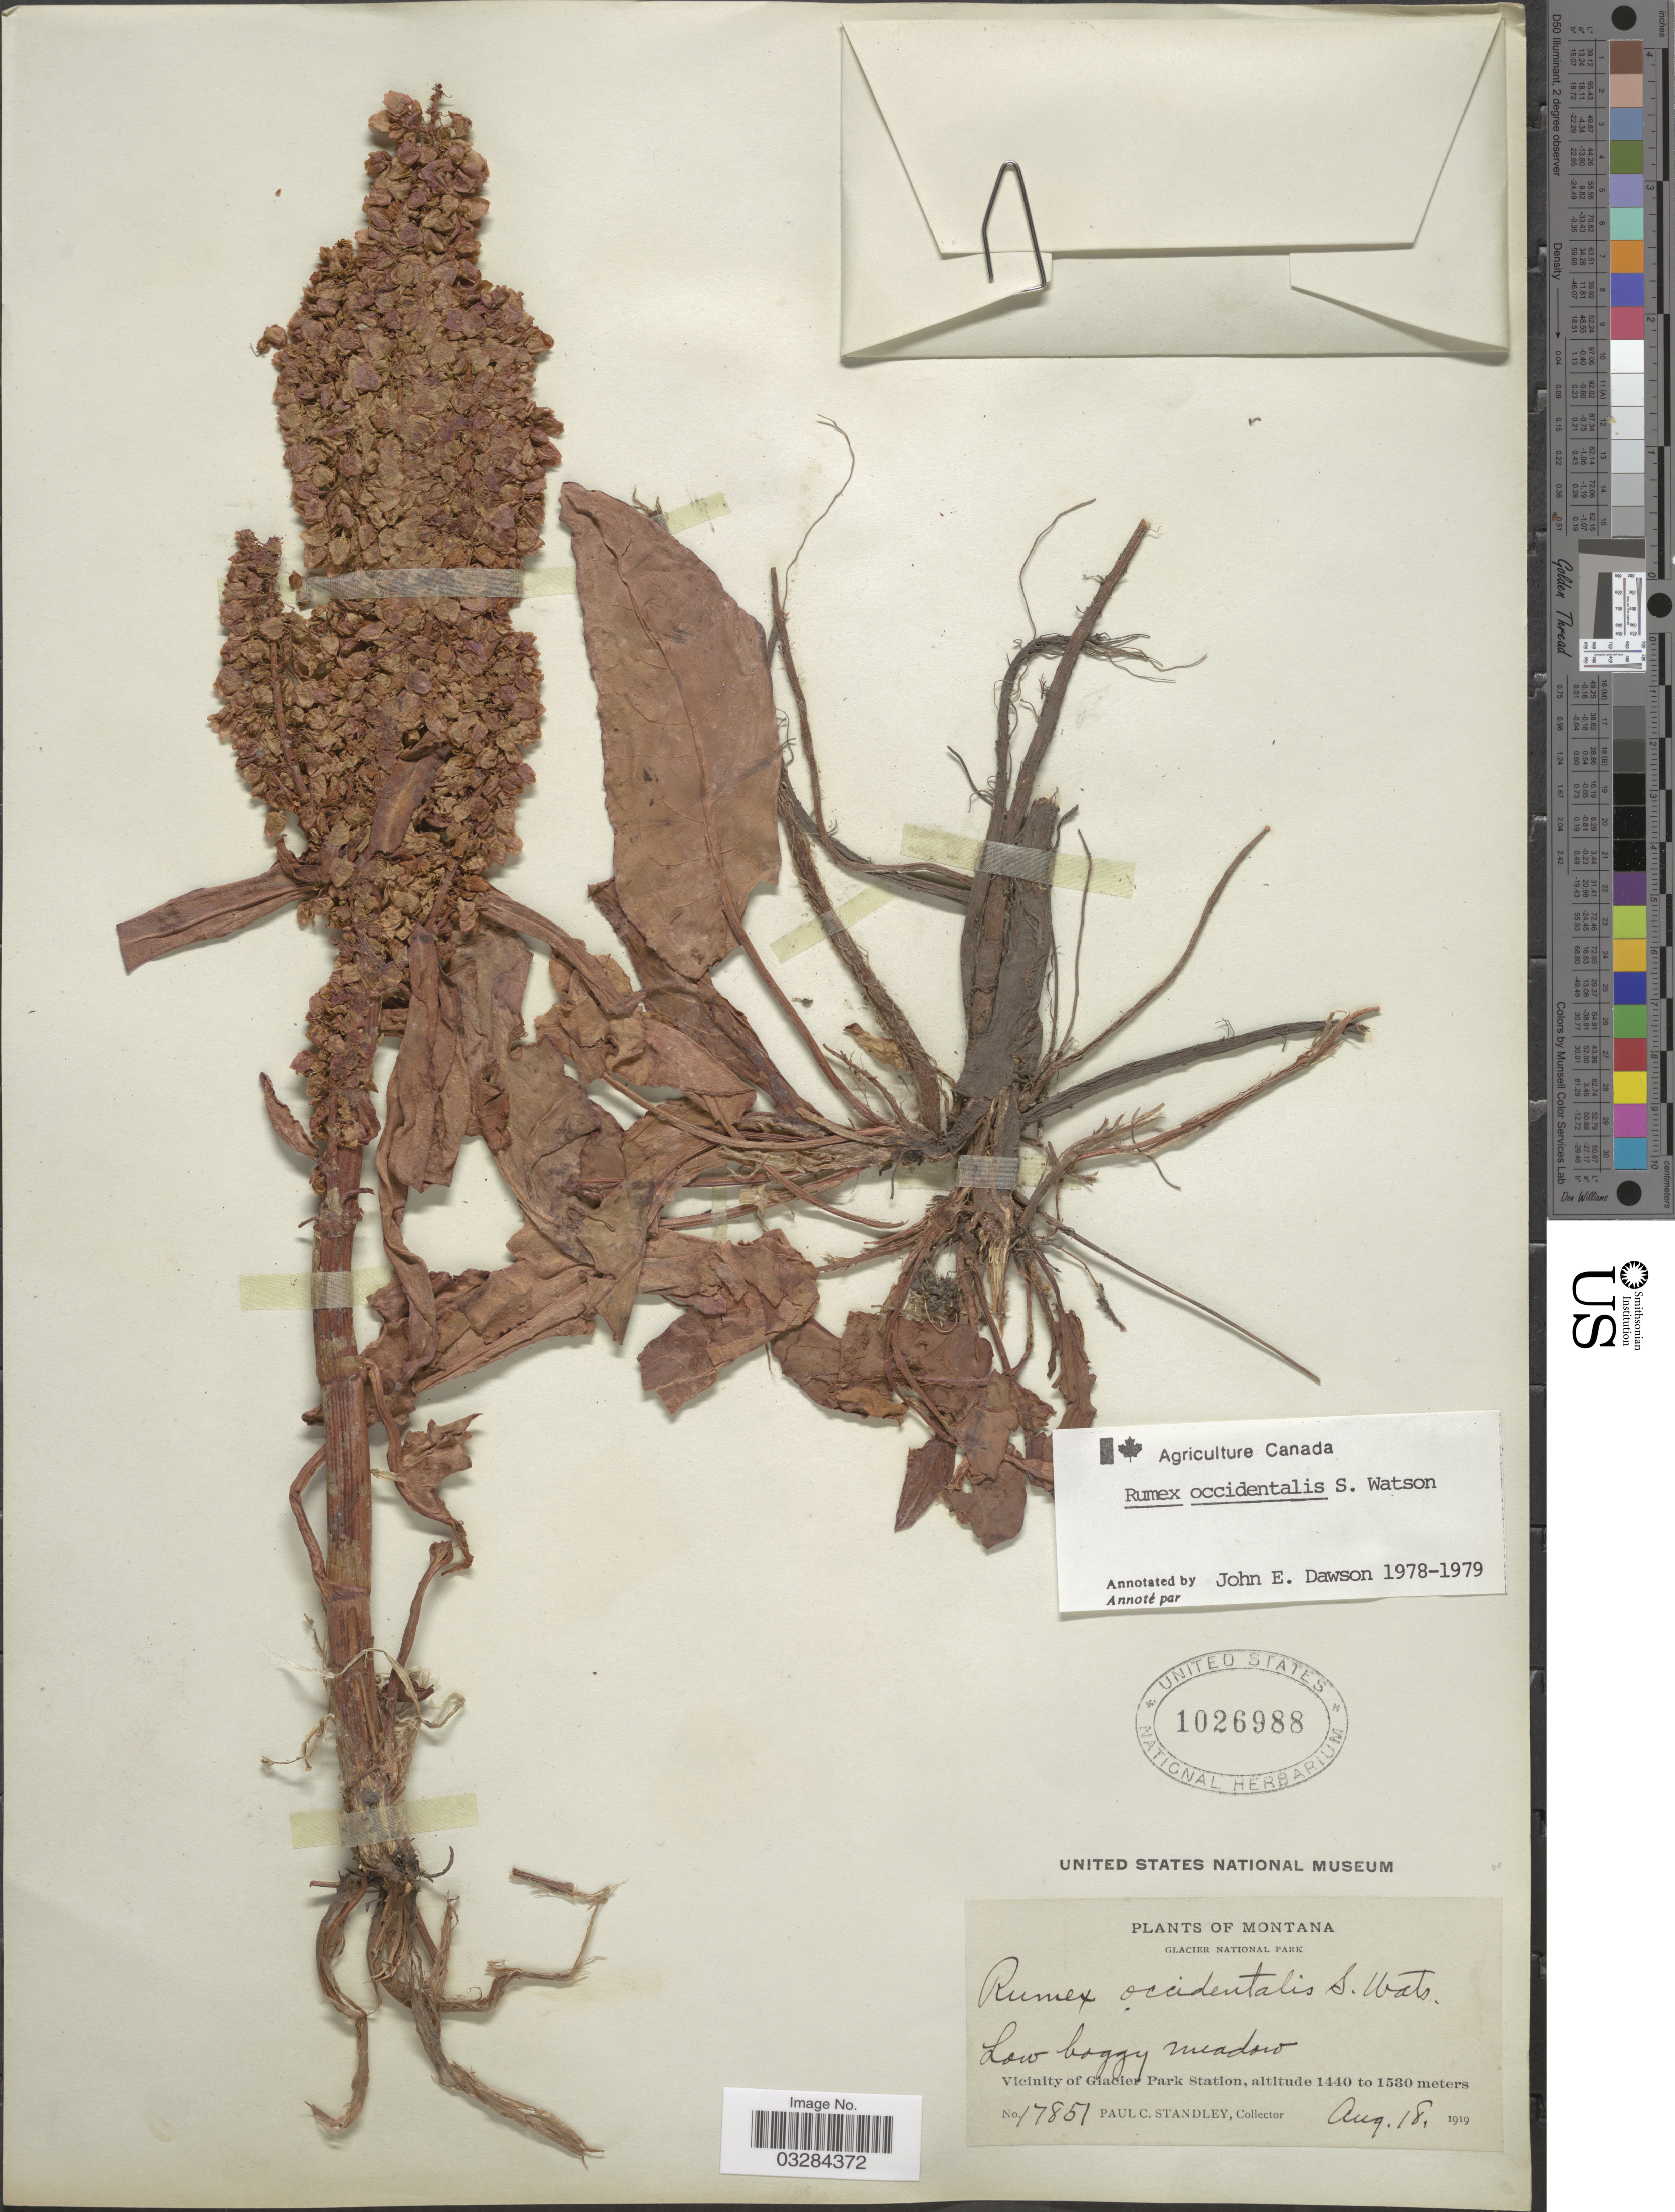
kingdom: Plantae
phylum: Tracheophyta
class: Magnoliopsida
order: Caryophyllales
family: Polygonaceae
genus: Rumex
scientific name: Rumex occidentalis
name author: S. Watson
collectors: P. C. Standley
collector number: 17851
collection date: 1919-08-18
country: United States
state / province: Montana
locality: Glacier National Park. Low boggy meadow. Vicinity of Glacier Park Station.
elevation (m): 1440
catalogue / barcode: US 1026988